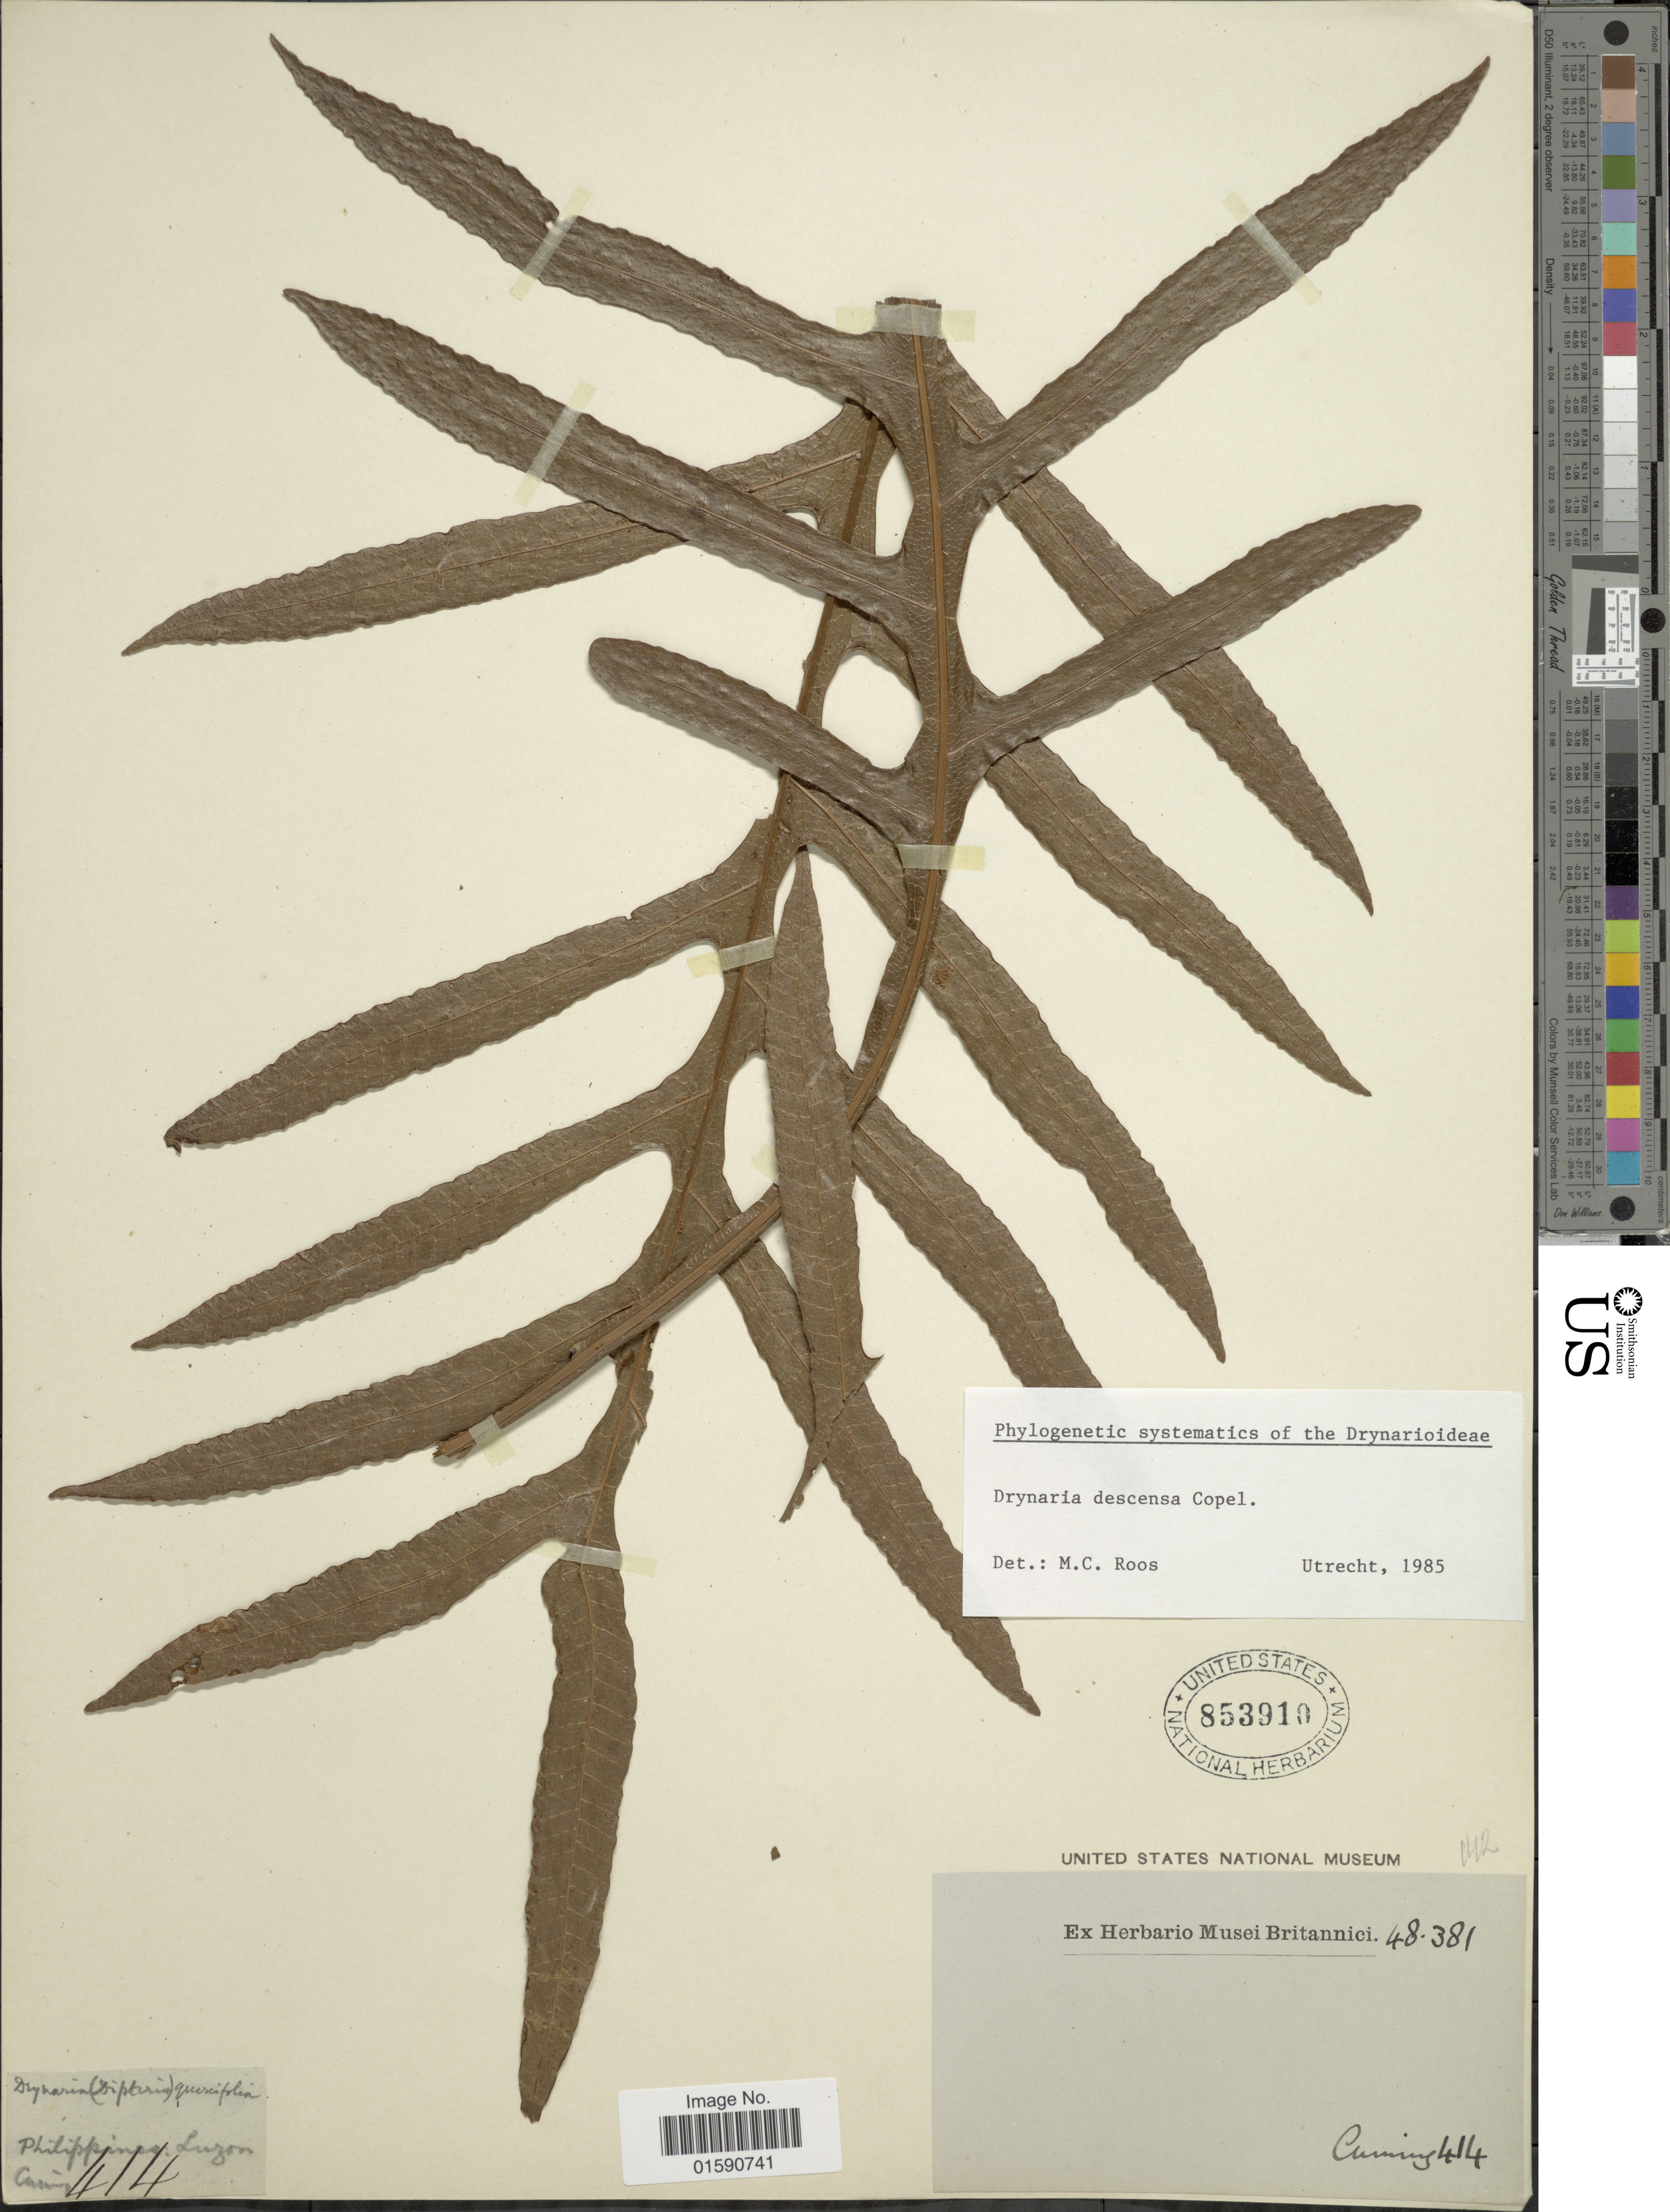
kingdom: Plantae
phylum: Tracheophyta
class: Polypodiopsida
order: Polypodiales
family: Polypodiaceae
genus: Drynaria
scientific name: Drynaria descensa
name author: Copel.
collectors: -. Cuming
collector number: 414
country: Philippines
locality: Luzon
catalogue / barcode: US 853910